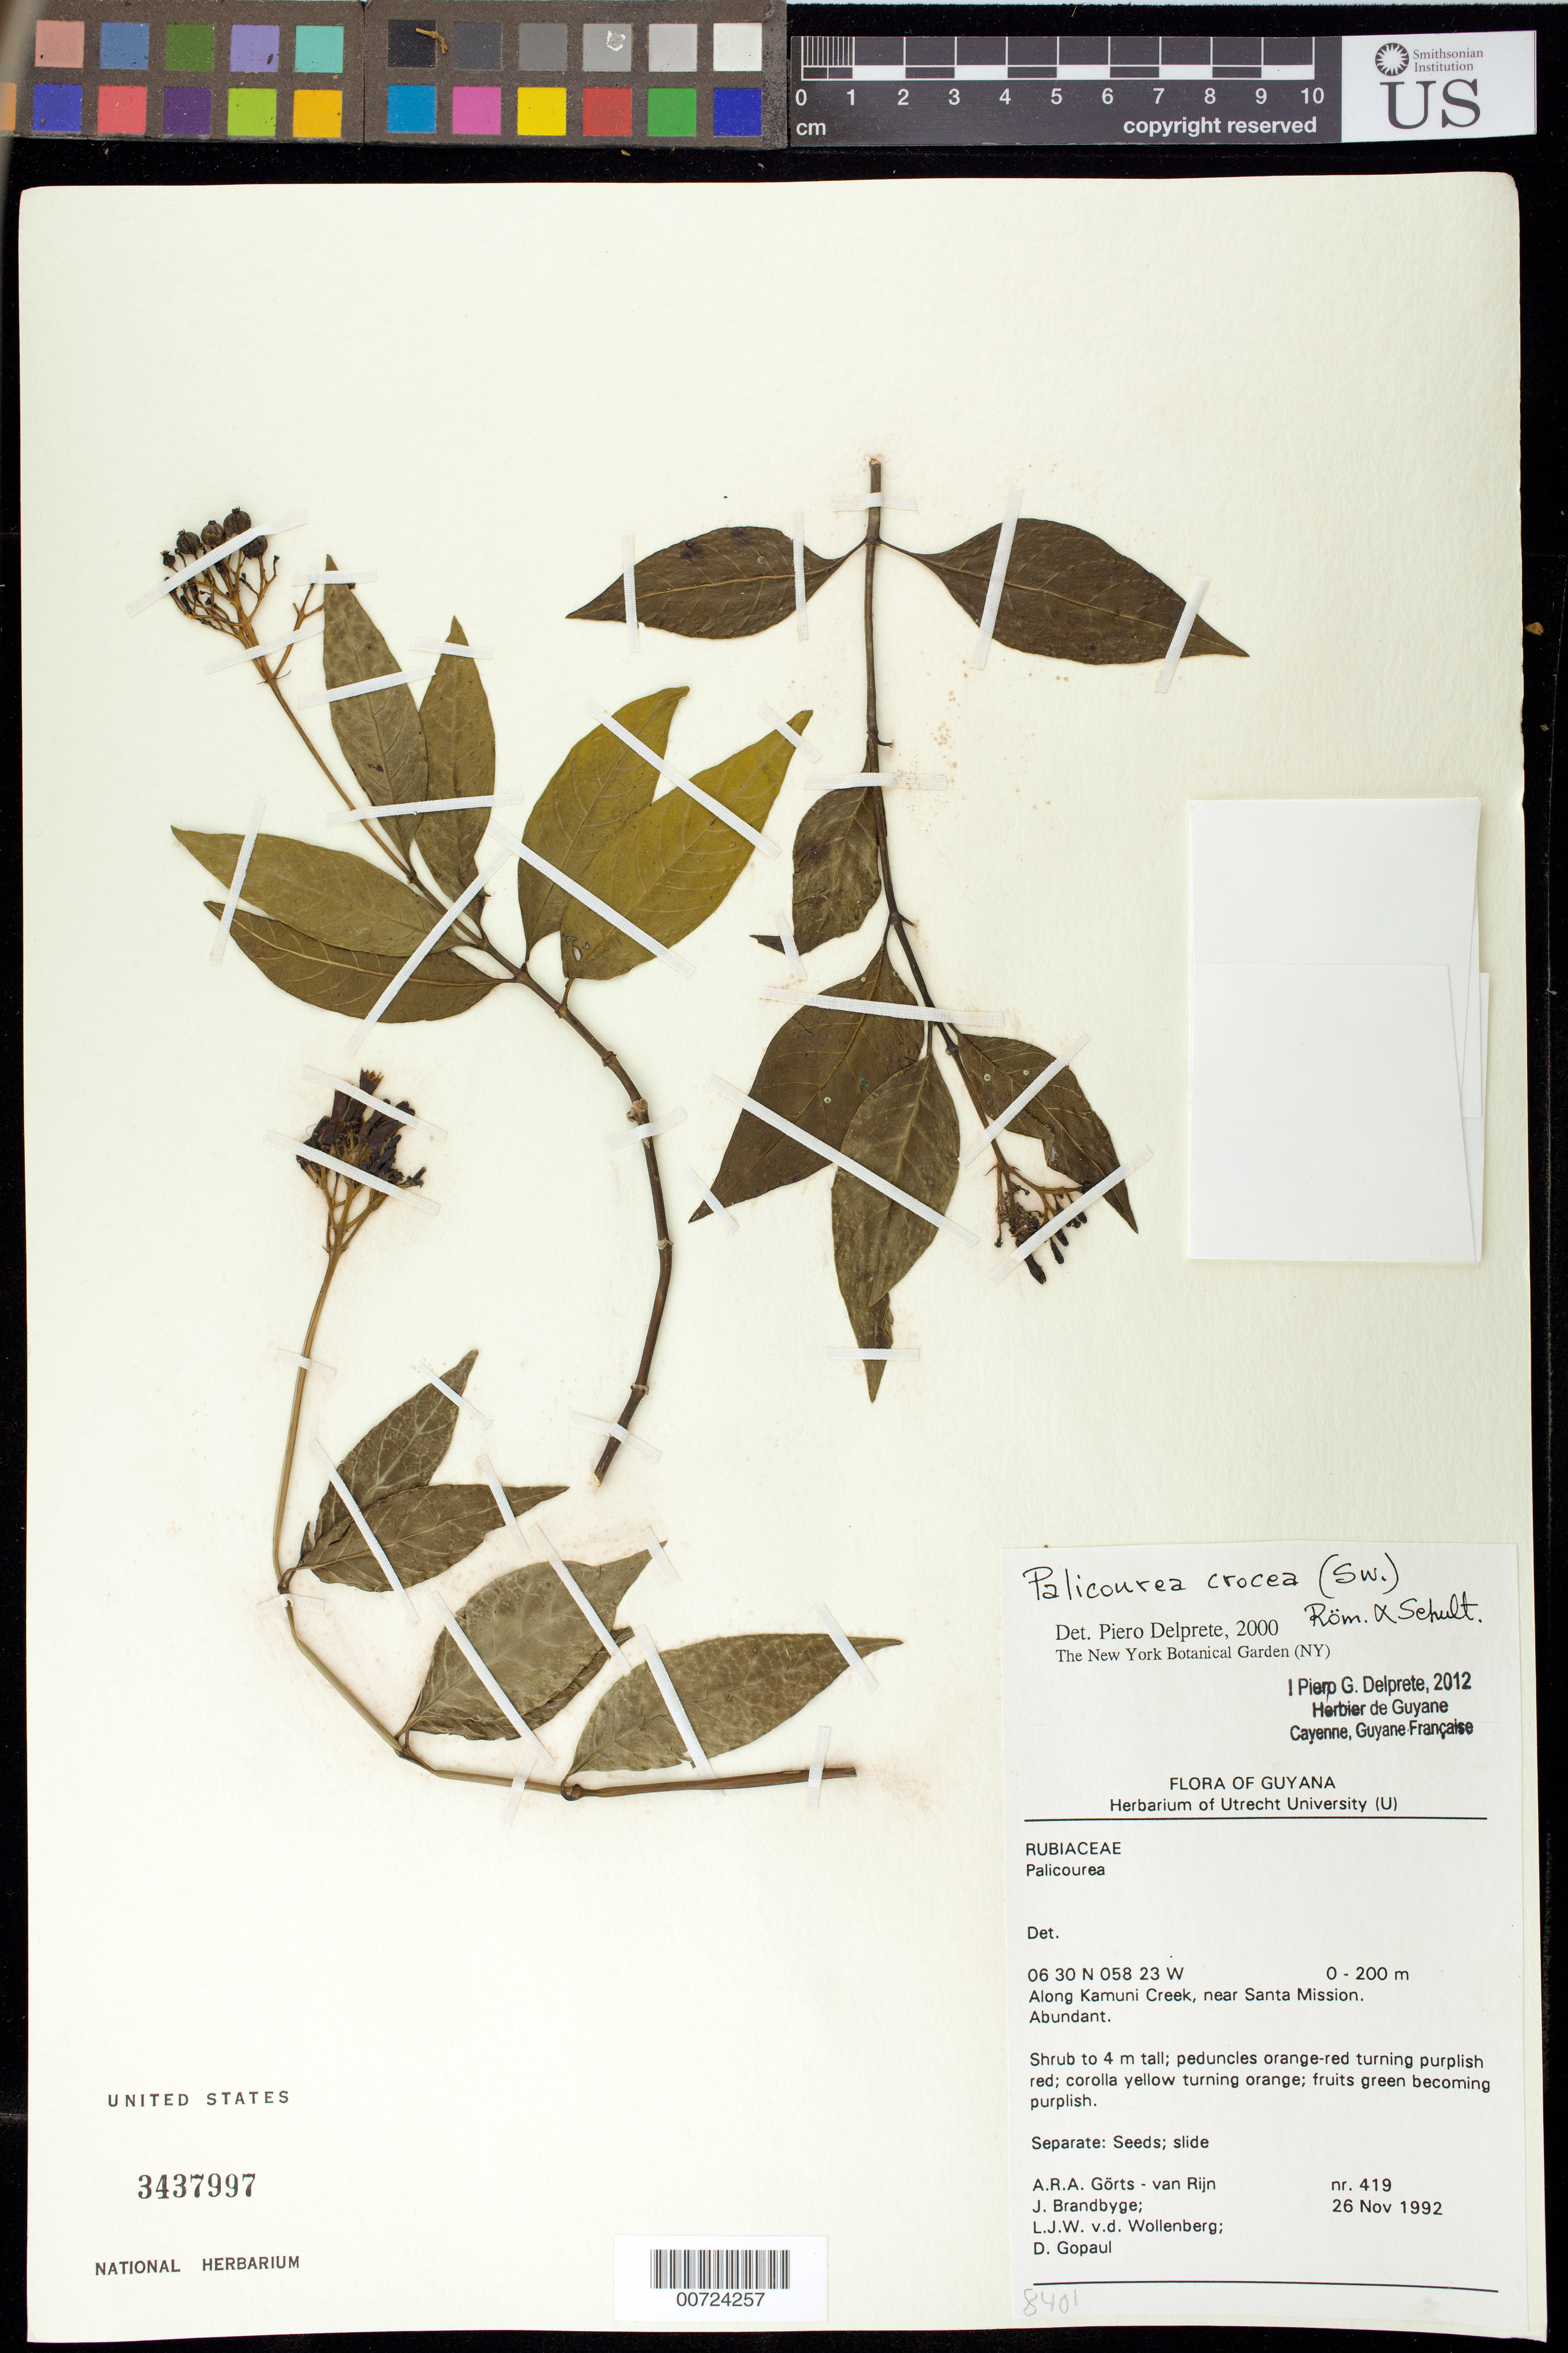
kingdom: Plantae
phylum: Tracheophyta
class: Magnoliopsida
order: Gentianales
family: Rubiaceae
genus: Palicourea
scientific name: Palicourea crocea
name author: (Sw.) Schult.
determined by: Delprete, P. G., Herb. de Guyane Cay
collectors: A. .R. A. Görts-van Rijn, J. Brandbyge, L. van der Wollenberg & D. Gopaul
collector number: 419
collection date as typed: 26-Nov-92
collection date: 1992-11-26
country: Guyana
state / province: Demerara-Mahaica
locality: Santa Mission, near, along Pokerero Creek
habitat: Along creek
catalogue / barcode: US 3437997